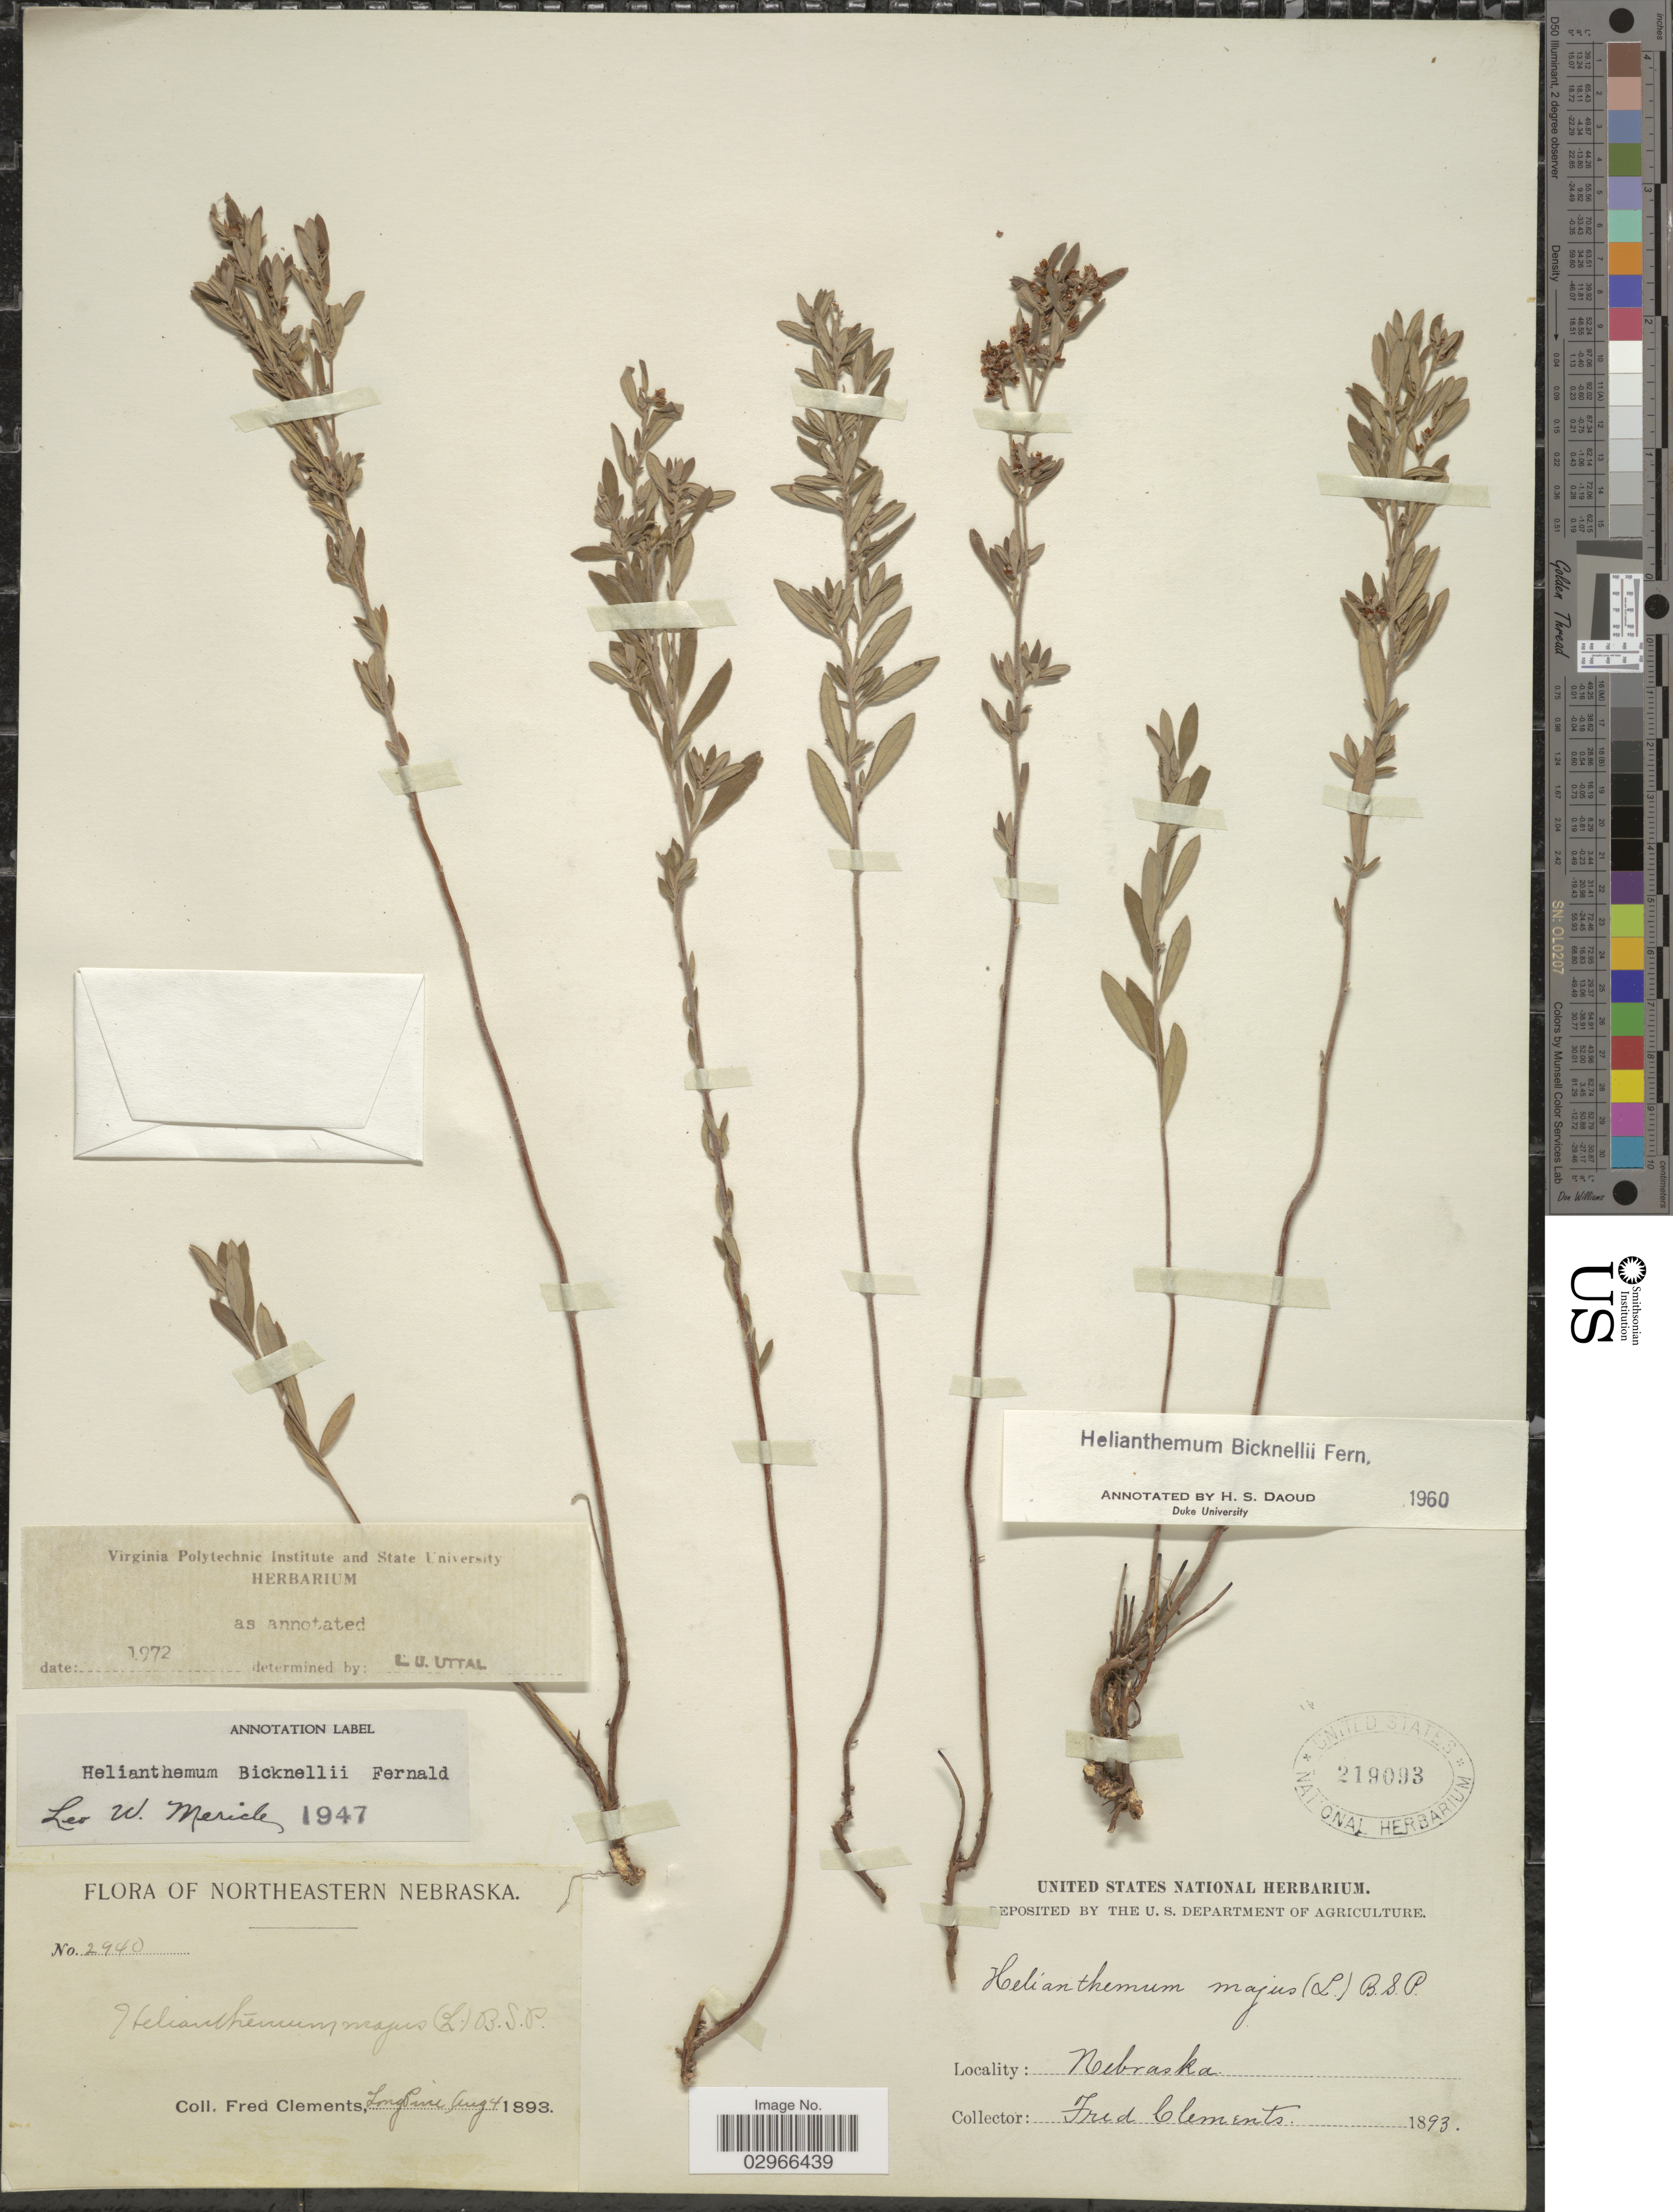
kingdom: Plantae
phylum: Tracheophyta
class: Magnoliopsida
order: Malvales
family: Cistaceae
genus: Helianthemum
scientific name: Helianthemum bicknellii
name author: Fernald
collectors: F. Clements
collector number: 2940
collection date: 1893-08-04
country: United States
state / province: Nebraska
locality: Northern Nebraska. Long Pine.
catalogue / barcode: US 219093